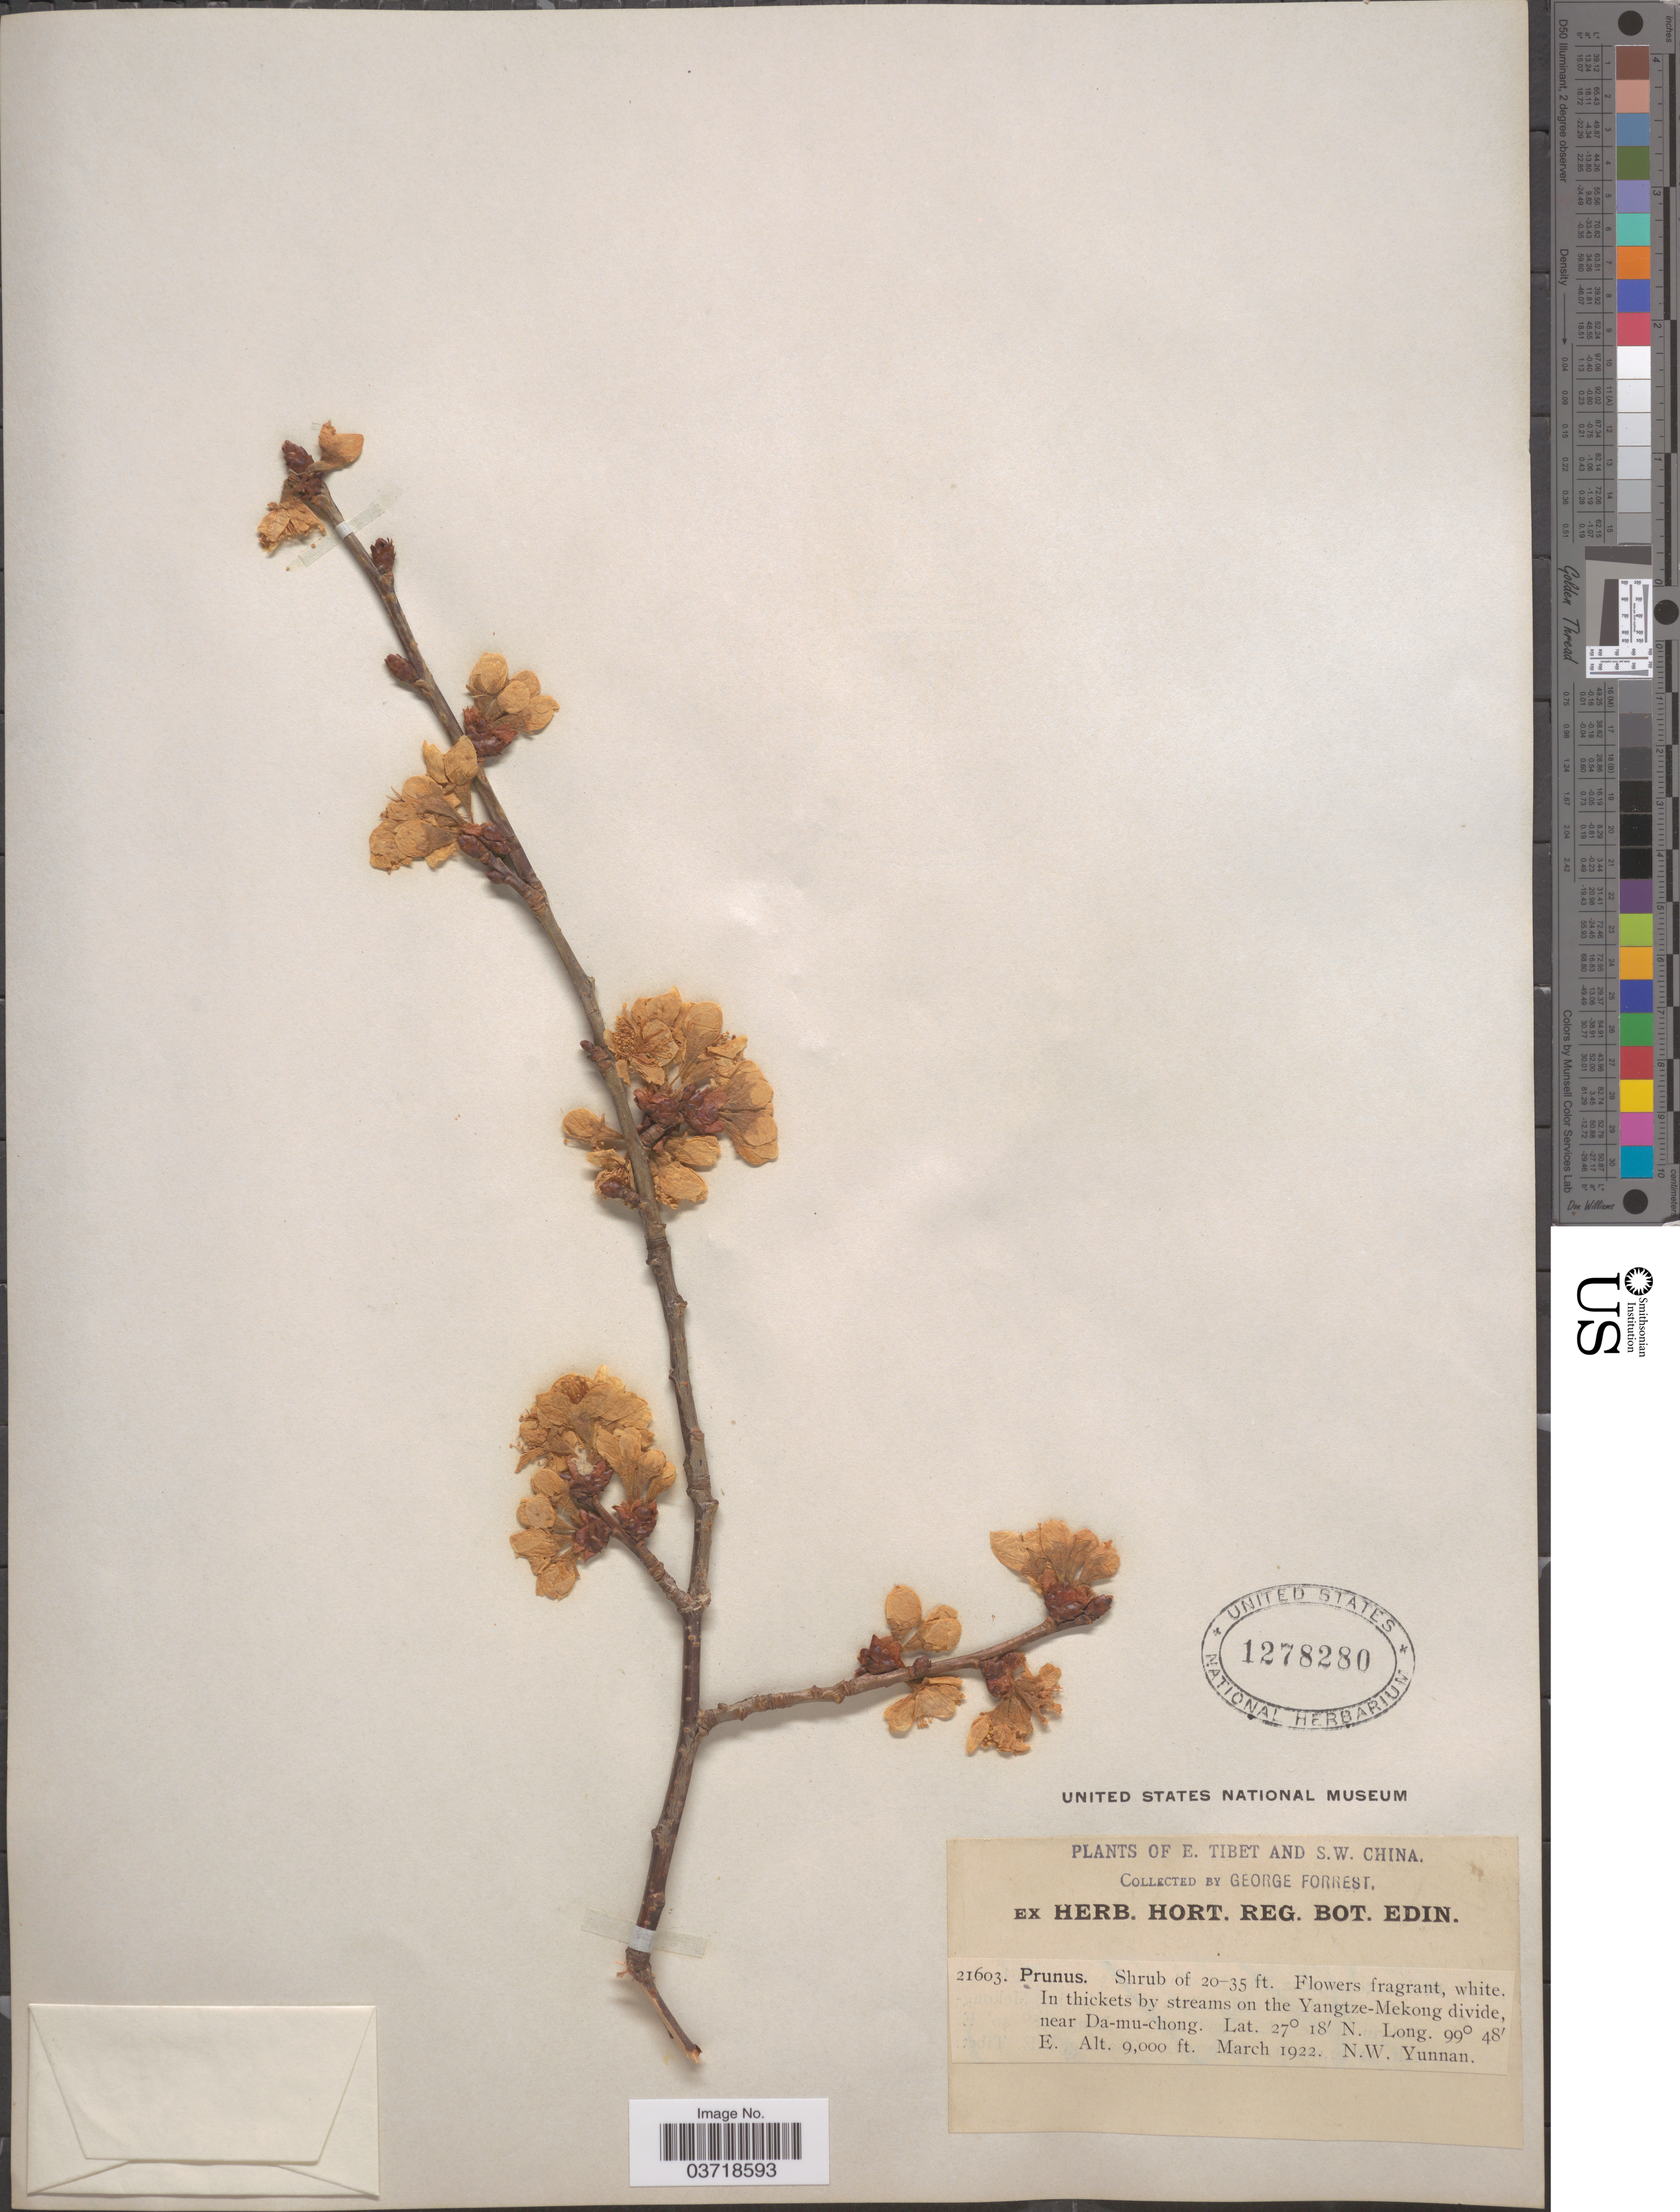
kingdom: Plantae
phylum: Tracheophyta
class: Magnoliopsida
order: Rosales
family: Rosaceae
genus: Prunus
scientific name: Prunus sp.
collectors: G. Forrest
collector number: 21603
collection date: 1922-03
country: China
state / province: Yunnan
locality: S.W. China. On the Yangtze-MEkong divide, near Da-mu-chong. N.W. Yunnan.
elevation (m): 2743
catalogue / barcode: US 1278280